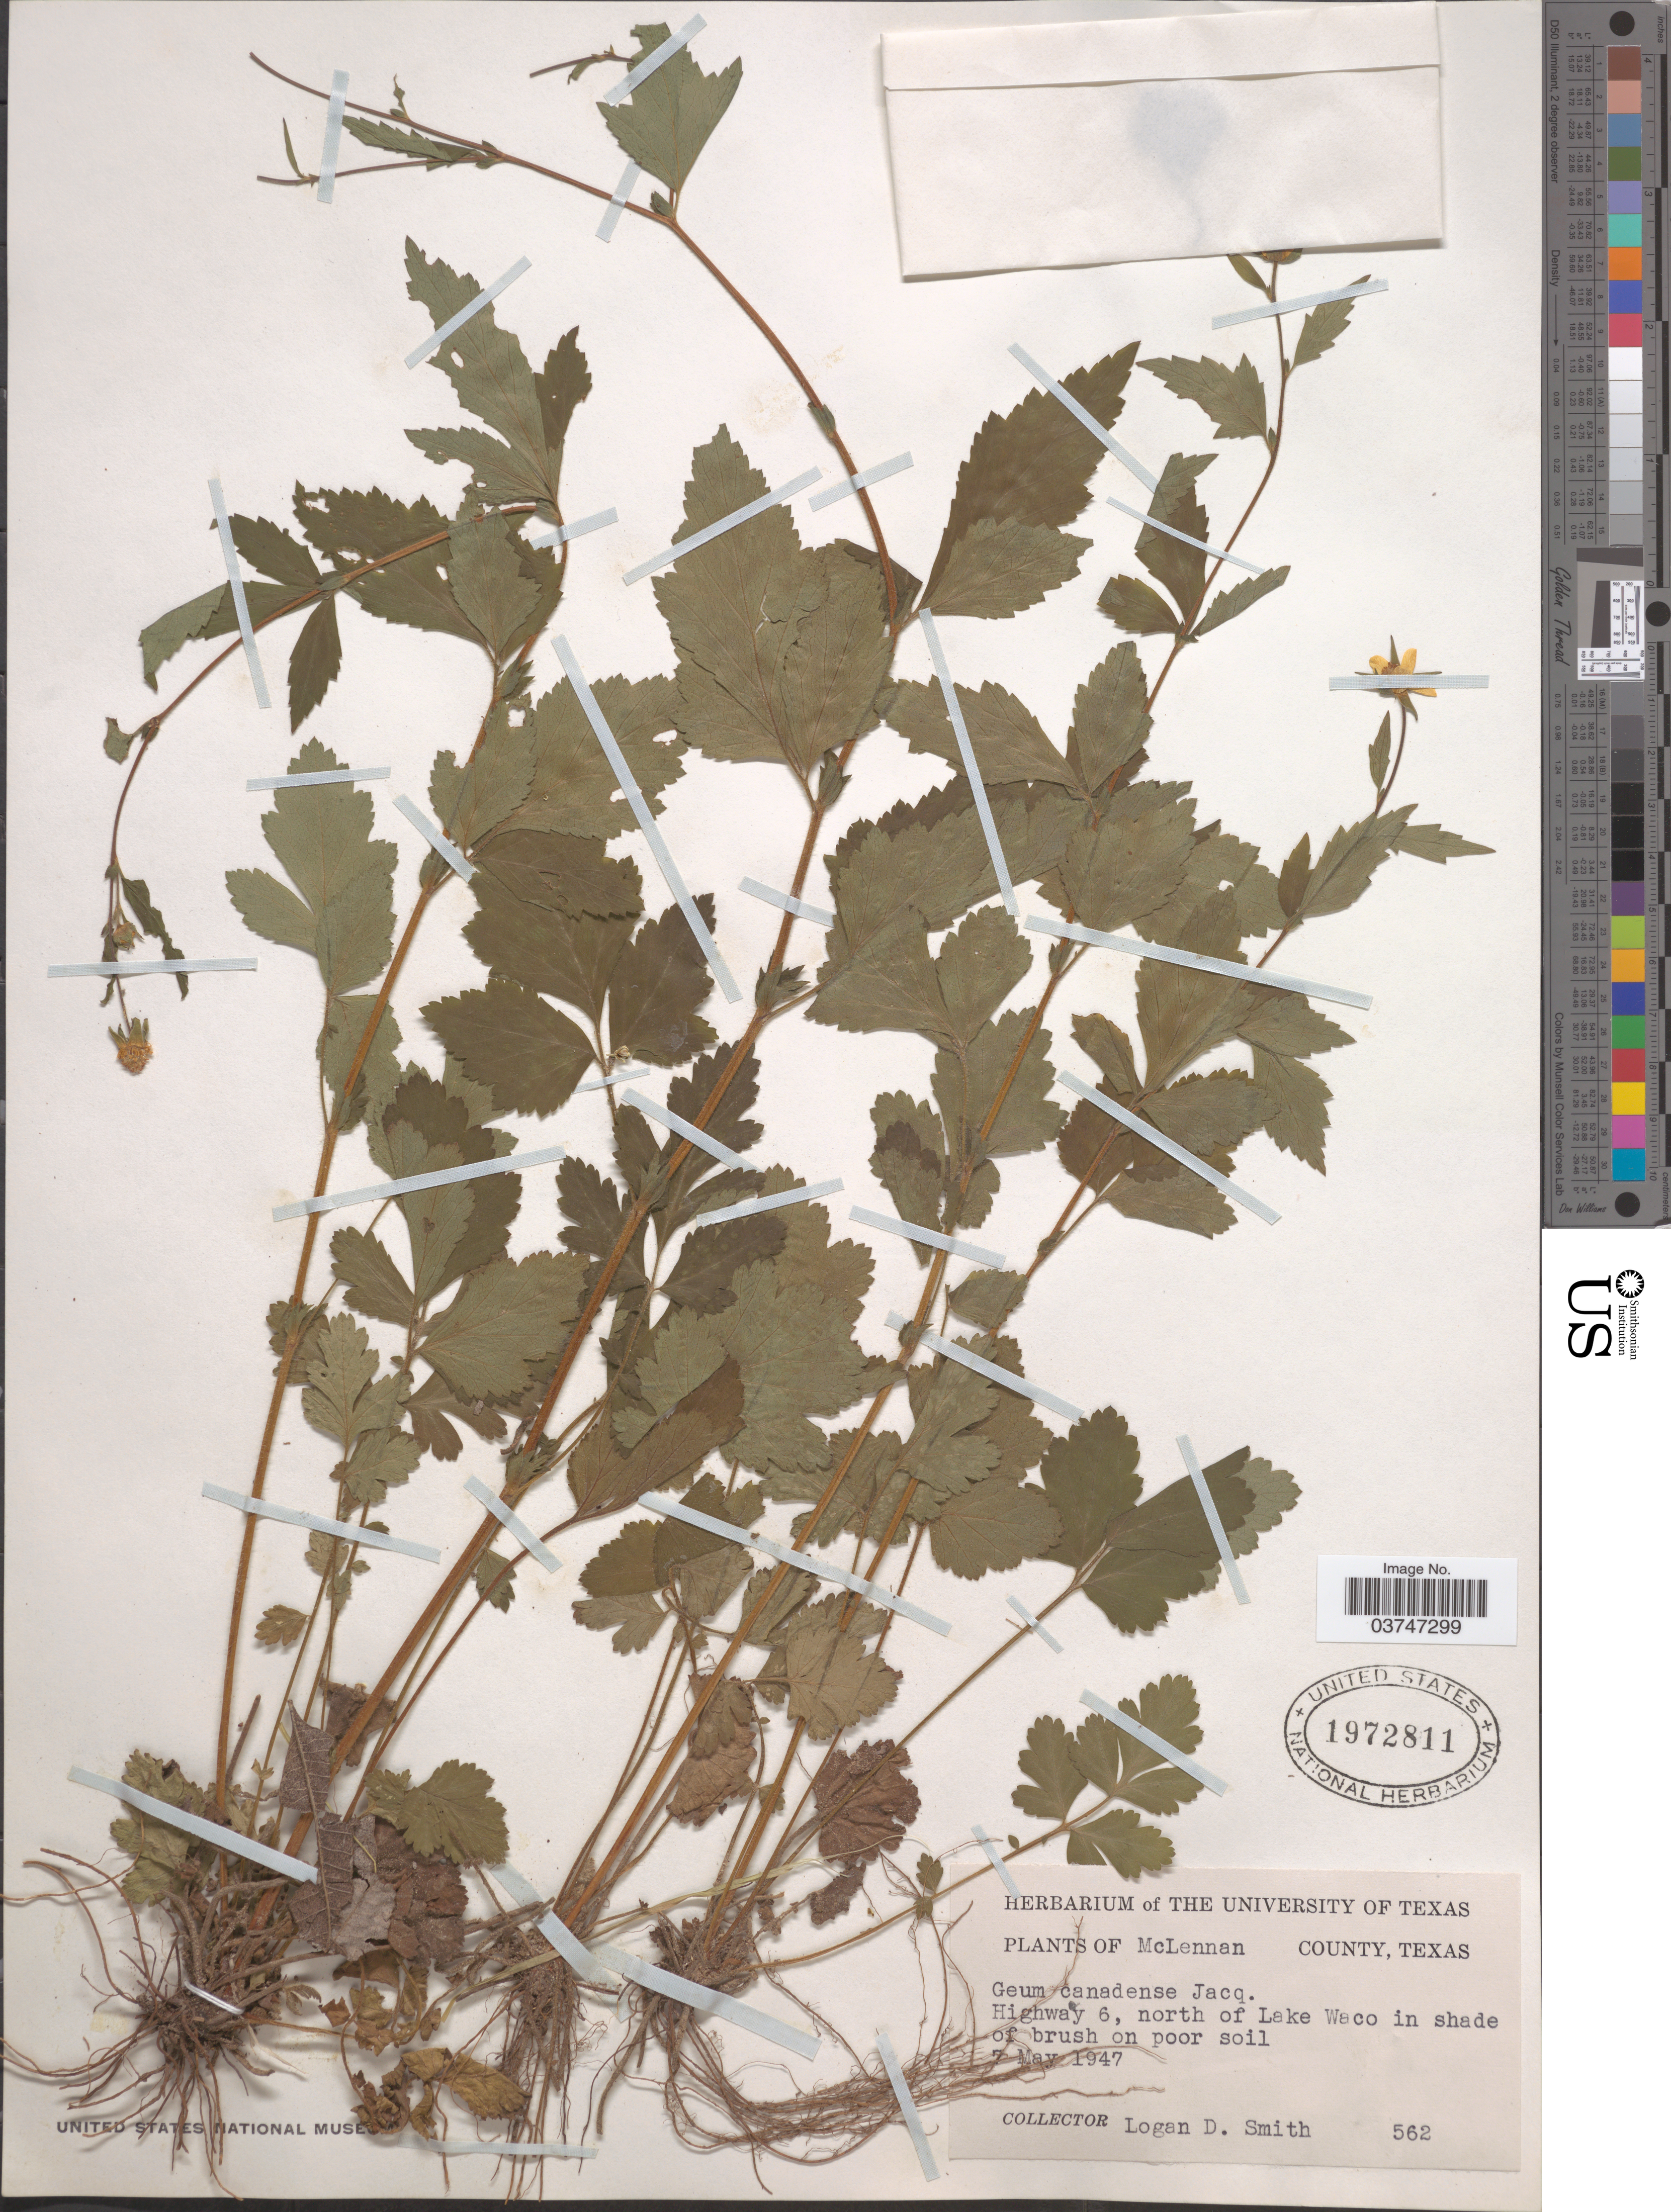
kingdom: Plantae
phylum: Tracheophyta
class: Magnoliopsida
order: Rosales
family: Rosaceae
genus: Geum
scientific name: Geum canadense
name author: Jacq.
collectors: L. Smith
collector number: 562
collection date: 1947-05-07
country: United States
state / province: Texas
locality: McLennan. Highway 6, north of Lake Weco.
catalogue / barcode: US 1972811